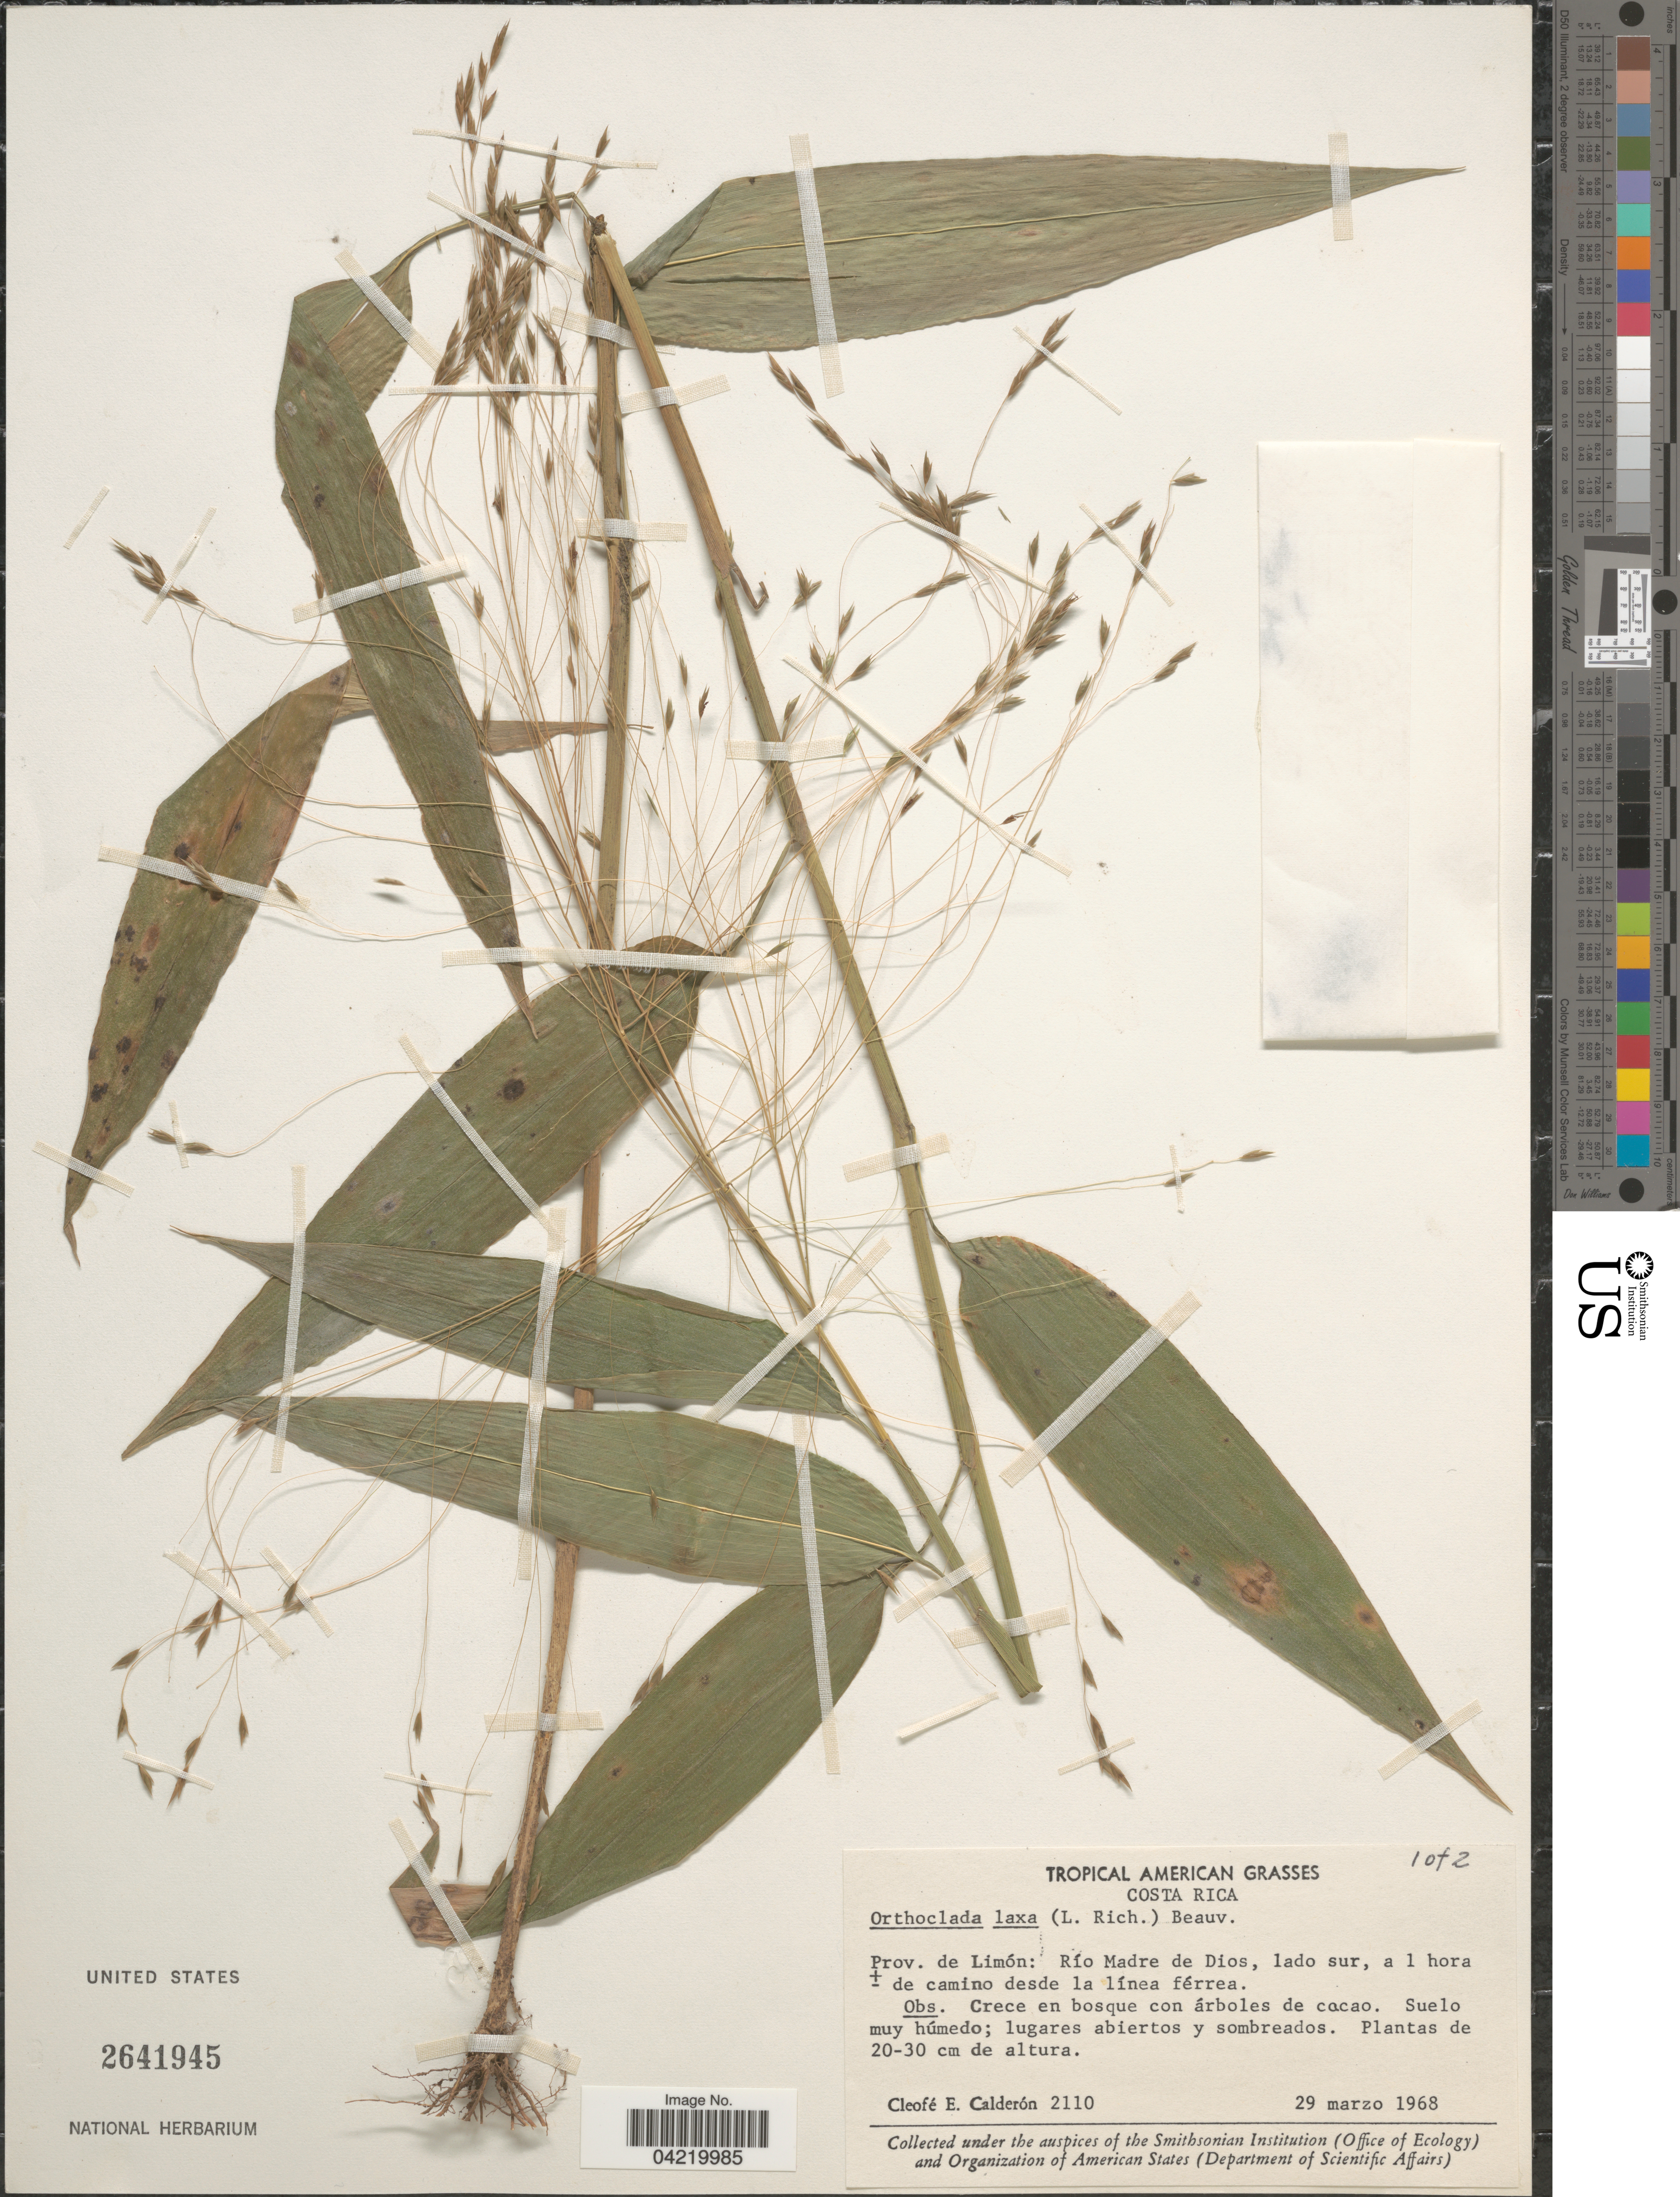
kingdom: Plantae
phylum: Tracheophyta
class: Liliopsida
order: Poales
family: Poaceae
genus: Orthoclada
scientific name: Orthoclada laxa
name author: P. Beauv.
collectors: C. E. Calderón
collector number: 2110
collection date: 1968-03-29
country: Costa Rica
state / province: Limón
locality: Río Madre de Dios, lado sur, a 1 hora ± de camino desde la línea férrea.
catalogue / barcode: US 2641945